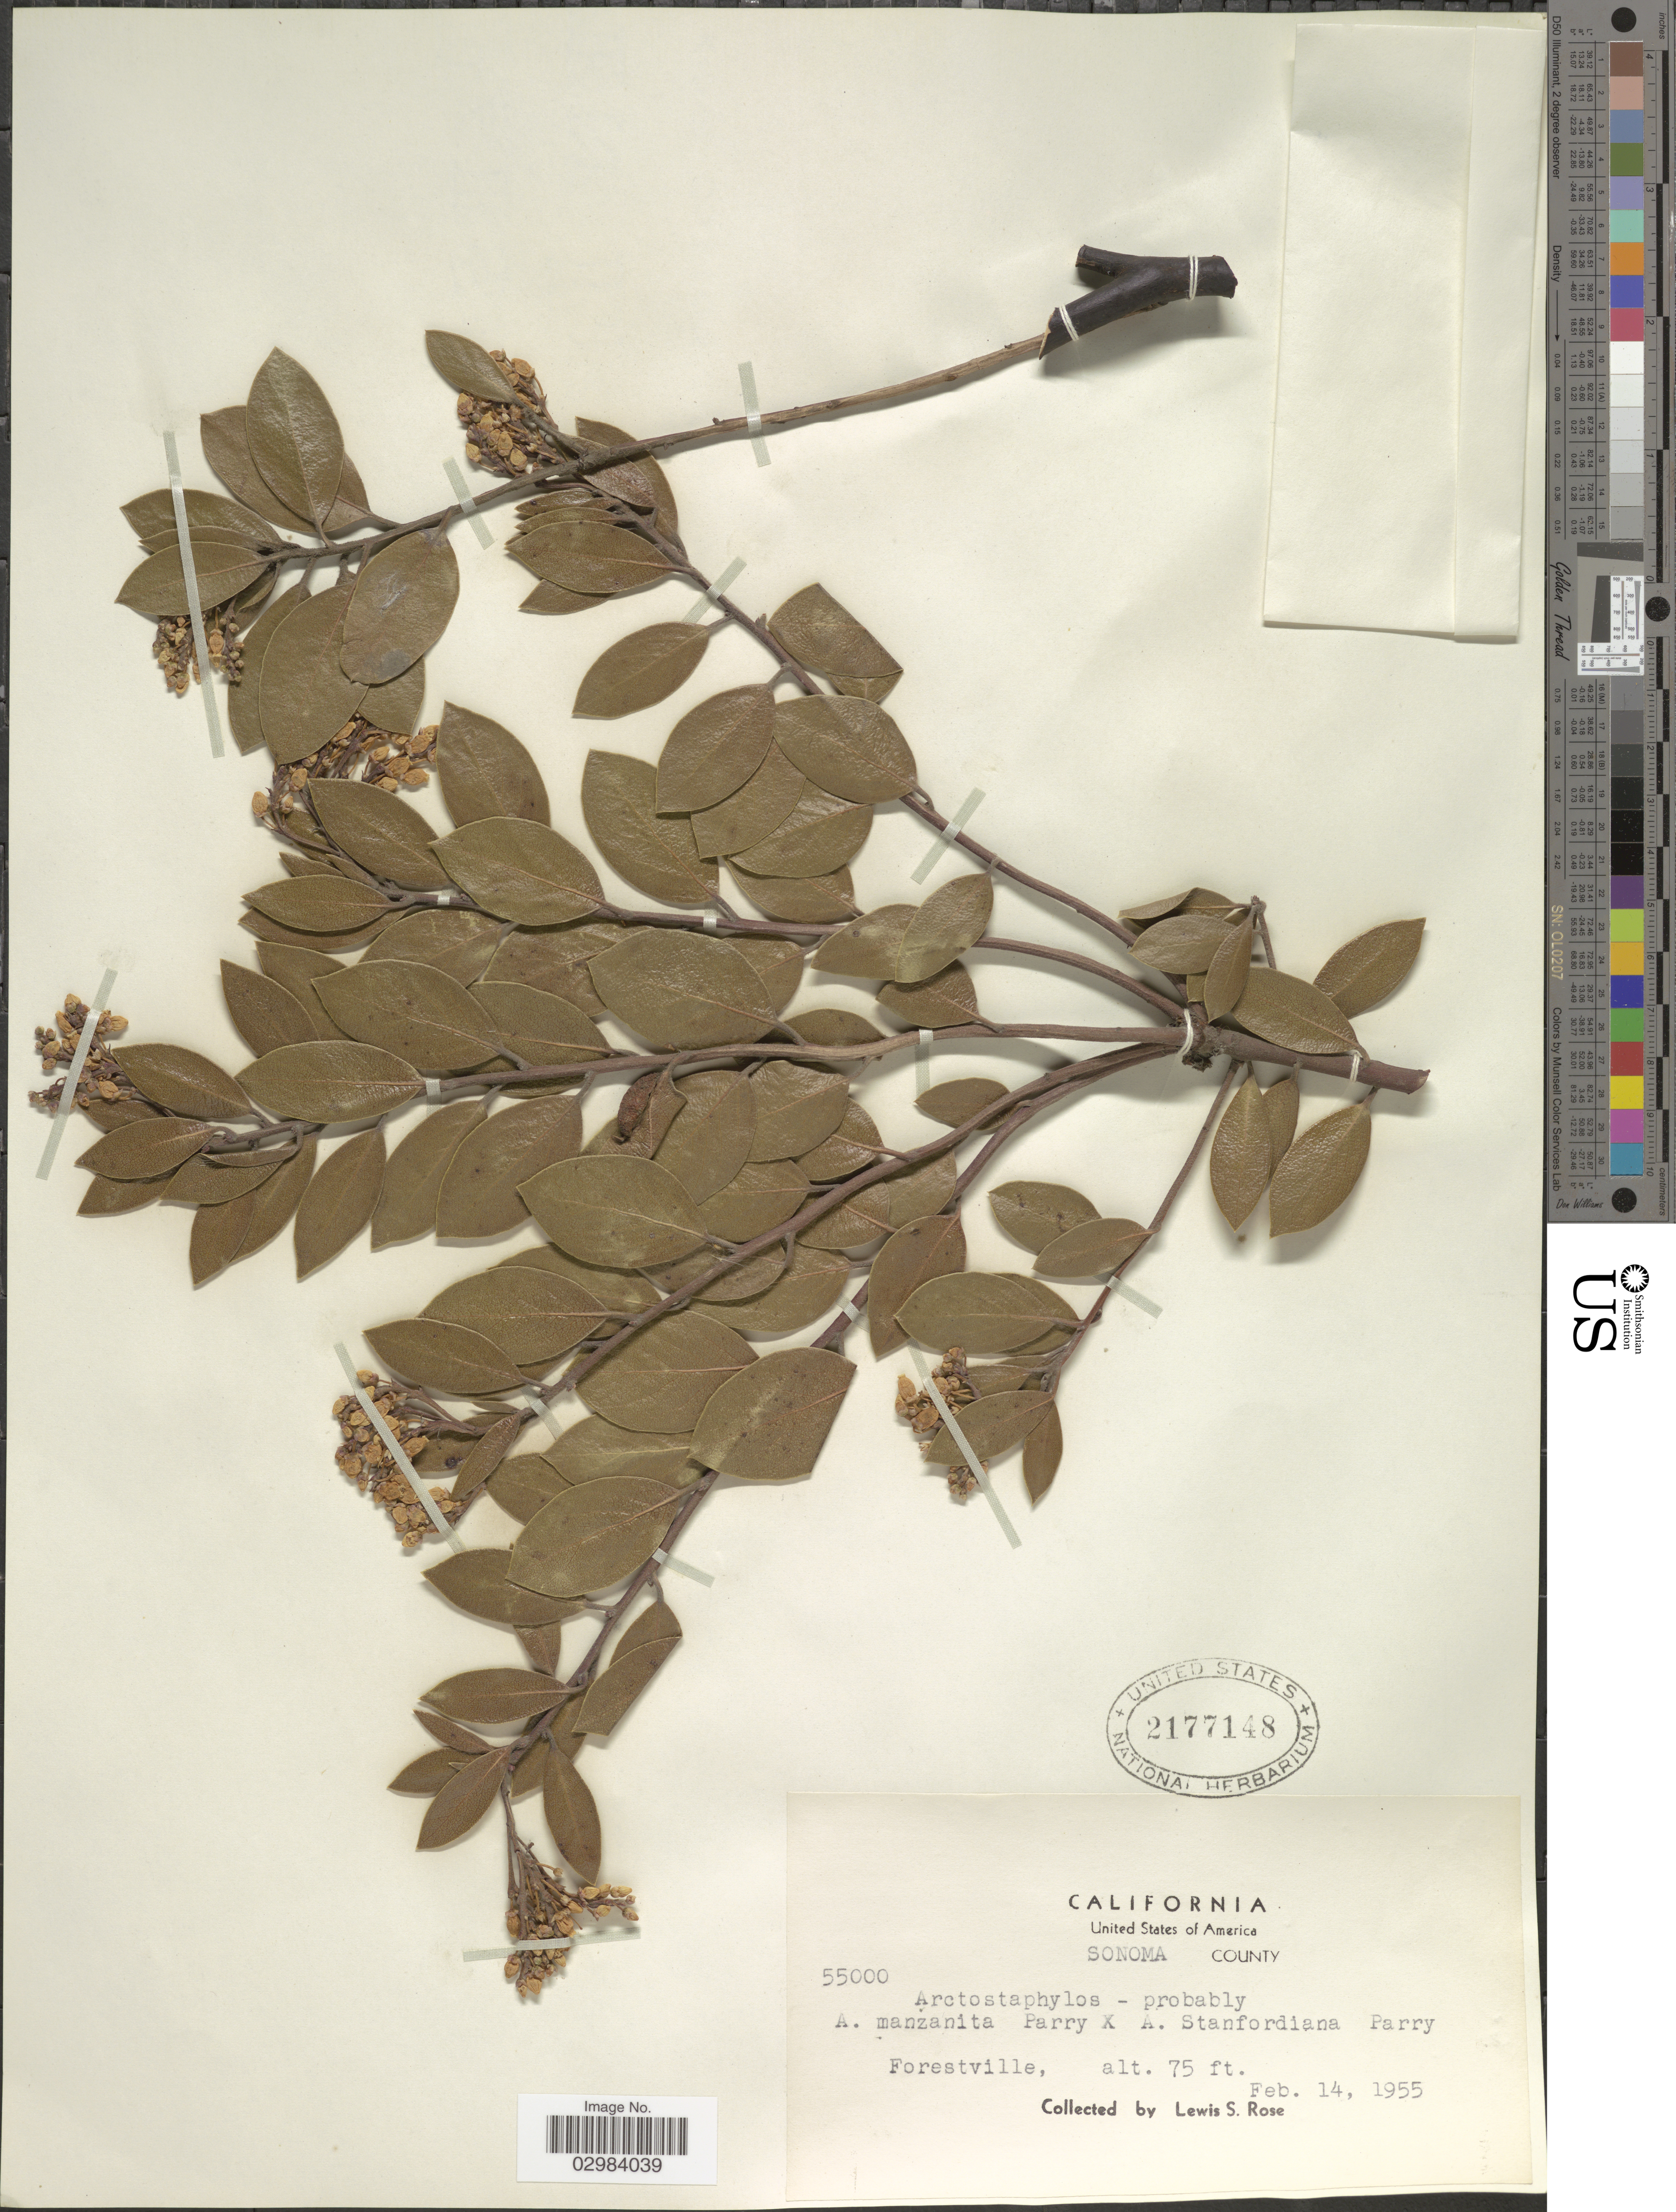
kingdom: Plantae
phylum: Tracheophyta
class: Magnoliopsida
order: Ericales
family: Ericaceae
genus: Arctostaphylos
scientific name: Arctostaphylos manzanita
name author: Parry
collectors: L. S. Rose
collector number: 55000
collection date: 1955-02-14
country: United States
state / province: California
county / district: Sonoma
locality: Sonoma County, Forestville.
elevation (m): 23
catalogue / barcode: US 2177148